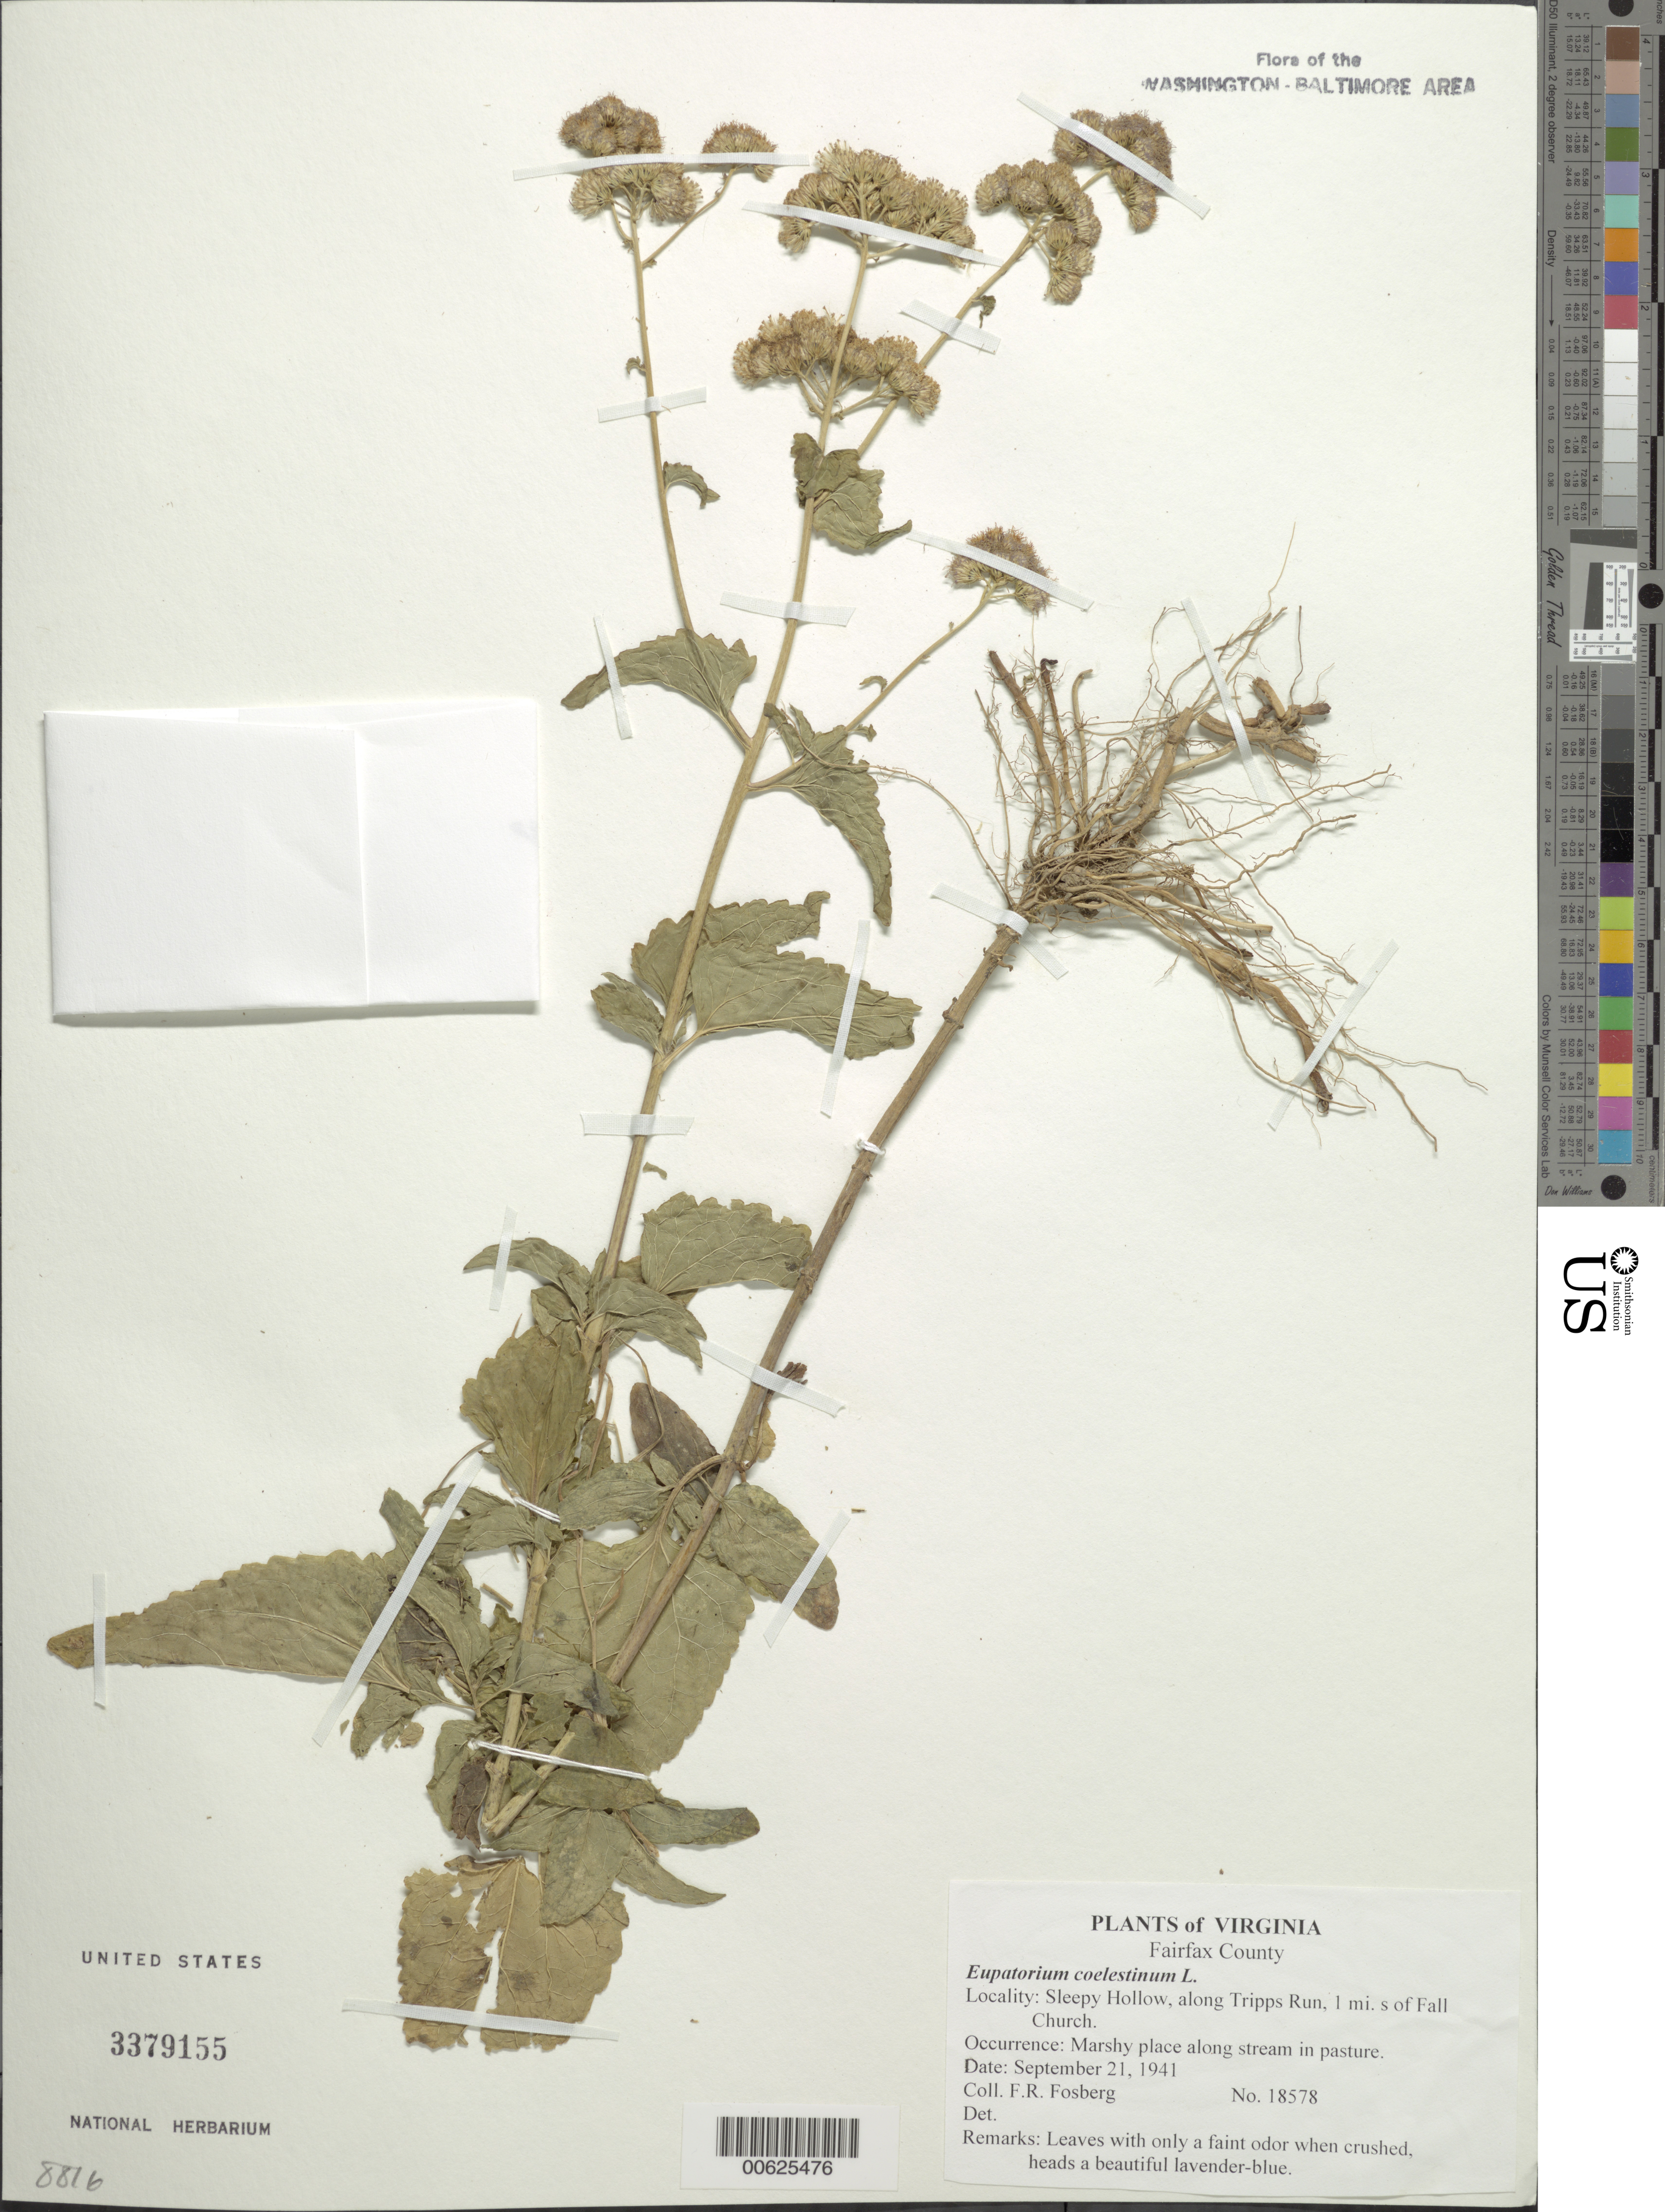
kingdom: Plantae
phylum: Tracheophyta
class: Magnoliopsida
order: Asterales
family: Asteraceae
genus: Conoclinium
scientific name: Conoclinium coelestinum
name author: (L.) DC.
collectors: F. R. Fosberg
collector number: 18578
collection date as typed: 21 Sep 1941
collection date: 1941-09-21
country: United States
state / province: Virginia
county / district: Fairfax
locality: Sleepy Hollow, along Tripps Run, 1 mi. S of Falls Church.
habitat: Marshy place along stream in pasture.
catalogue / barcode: US 3379155